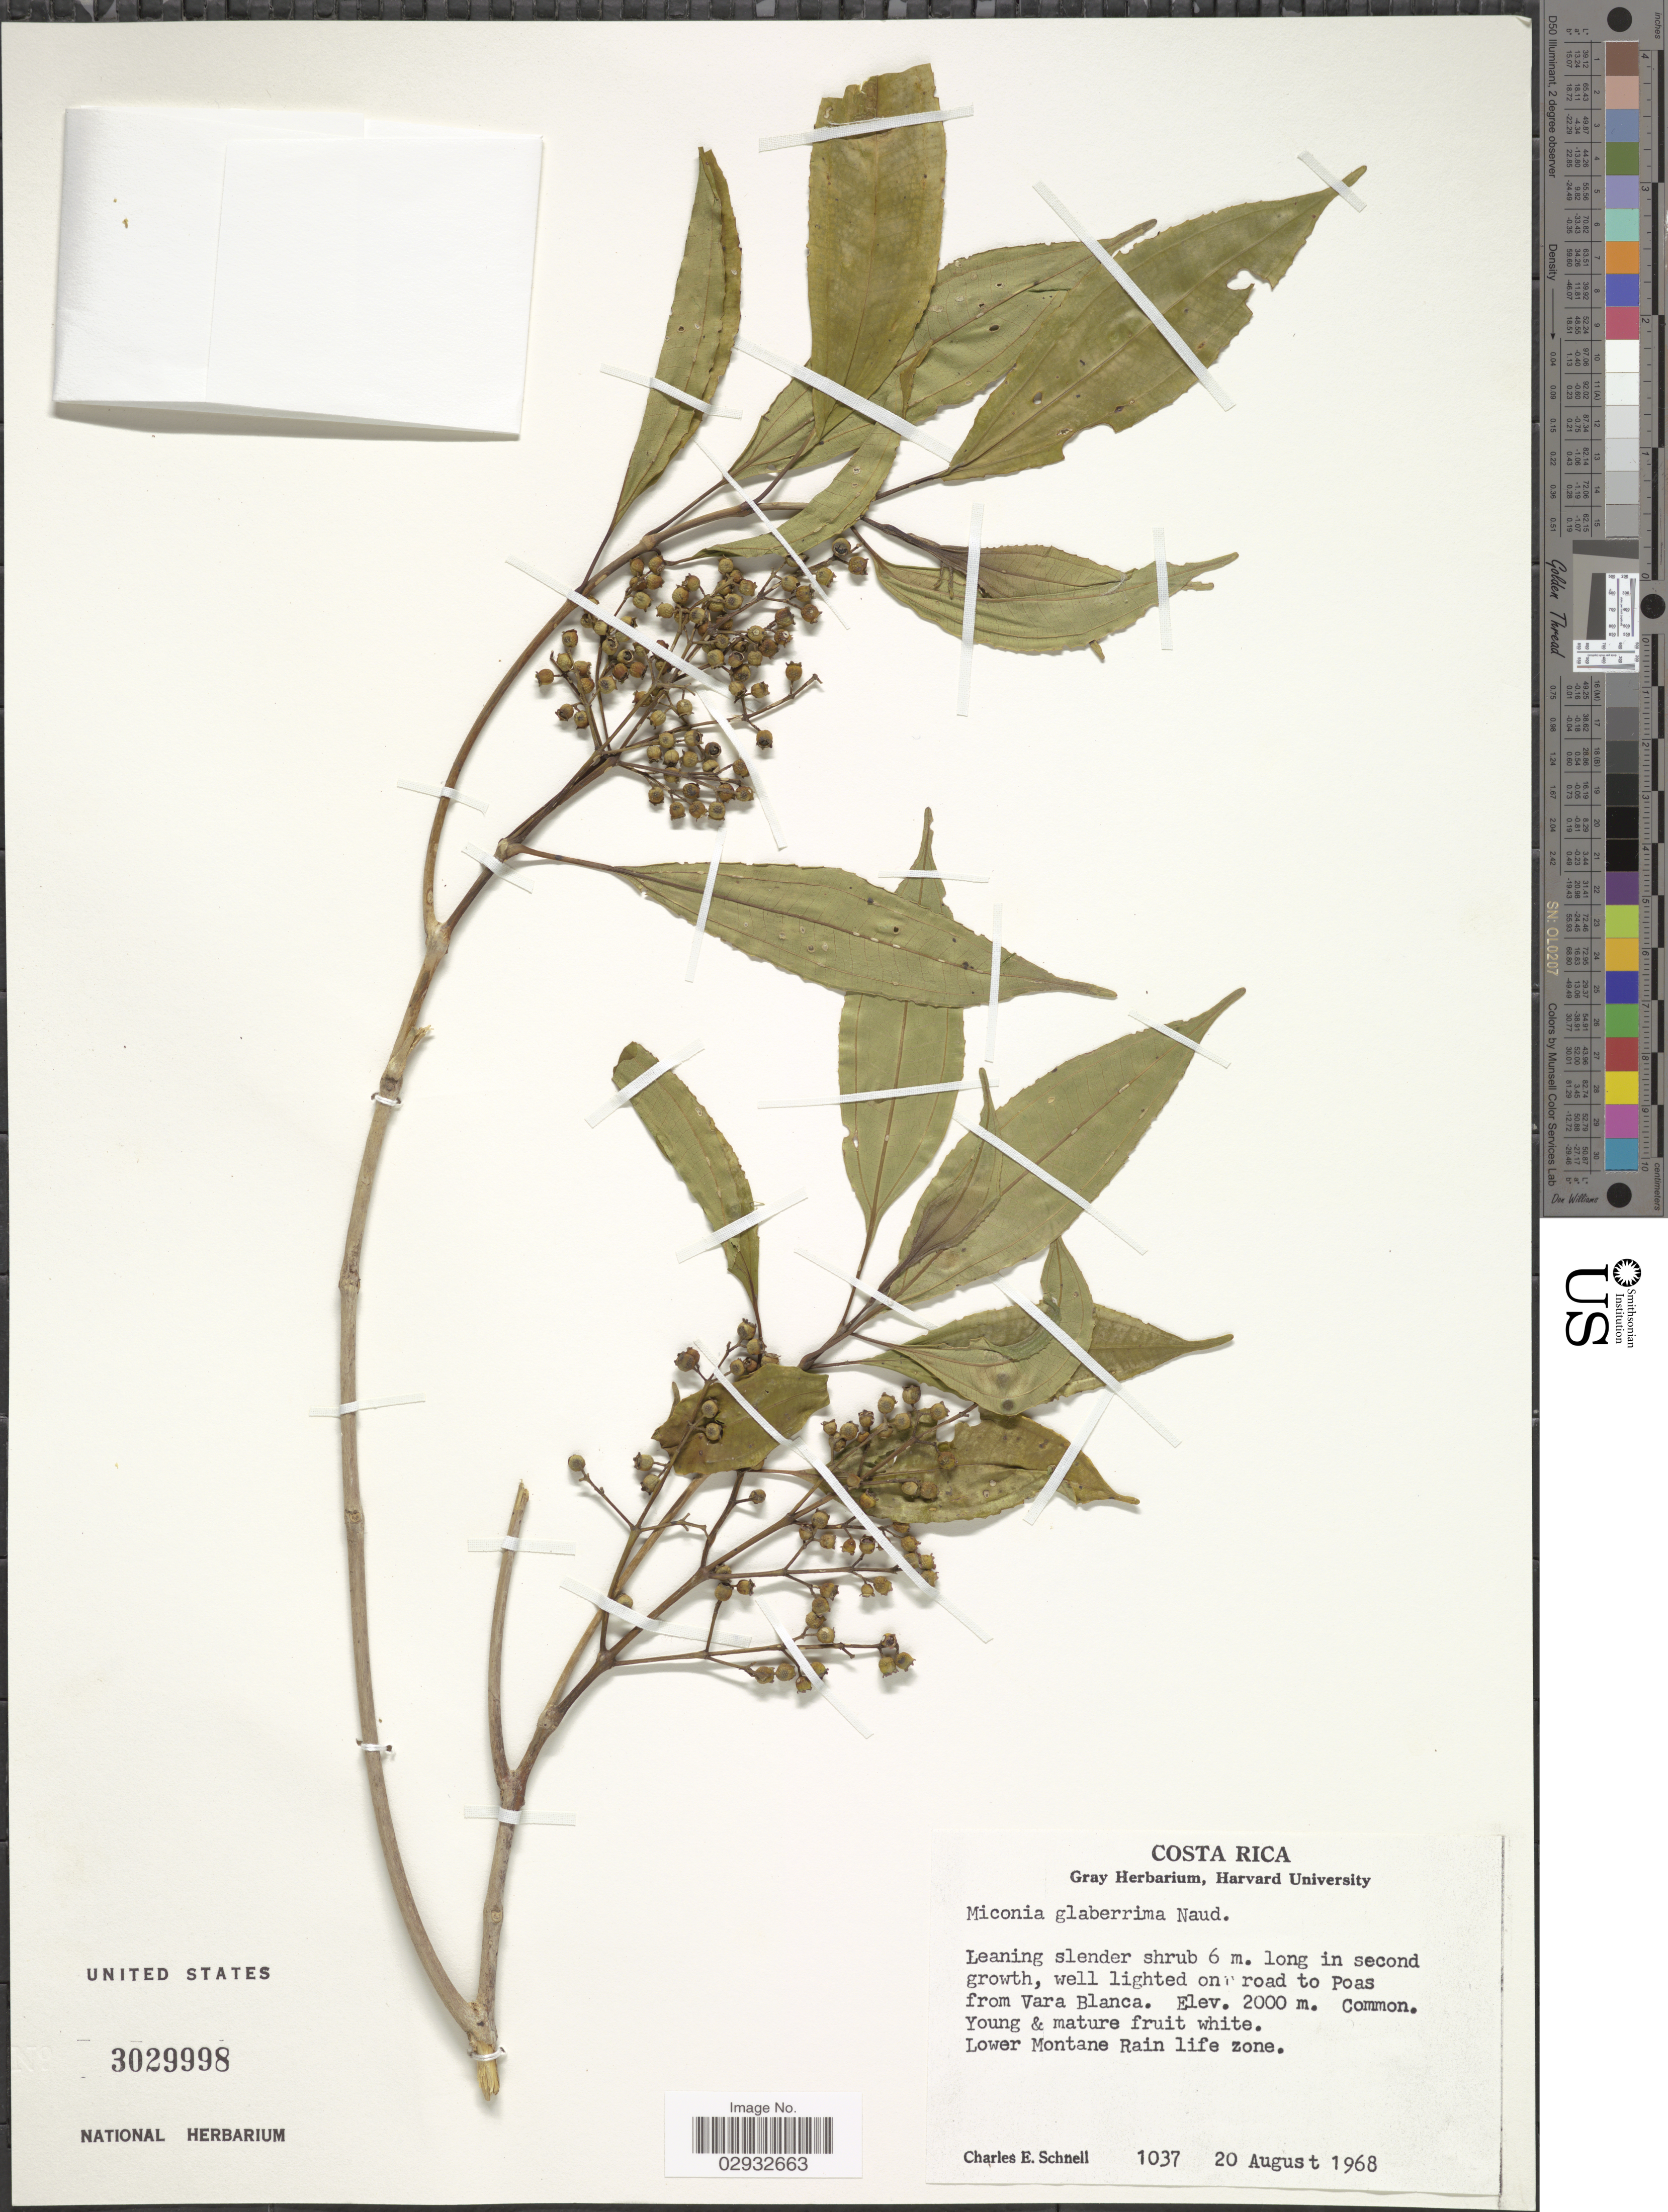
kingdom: Plantae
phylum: Tracheophyta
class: Magnoliopsida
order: Myrtales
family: Melastomataceae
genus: Miconia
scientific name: Miconia glaberrima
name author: (Schltdl.) Naudin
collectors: C. Schnell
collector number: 1037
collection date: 1968-08-20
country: Costa Rica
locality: On road to Poas from Vara Blanca. Lower Montane Rain life zone.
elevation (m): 2000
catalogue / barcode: US 3029998